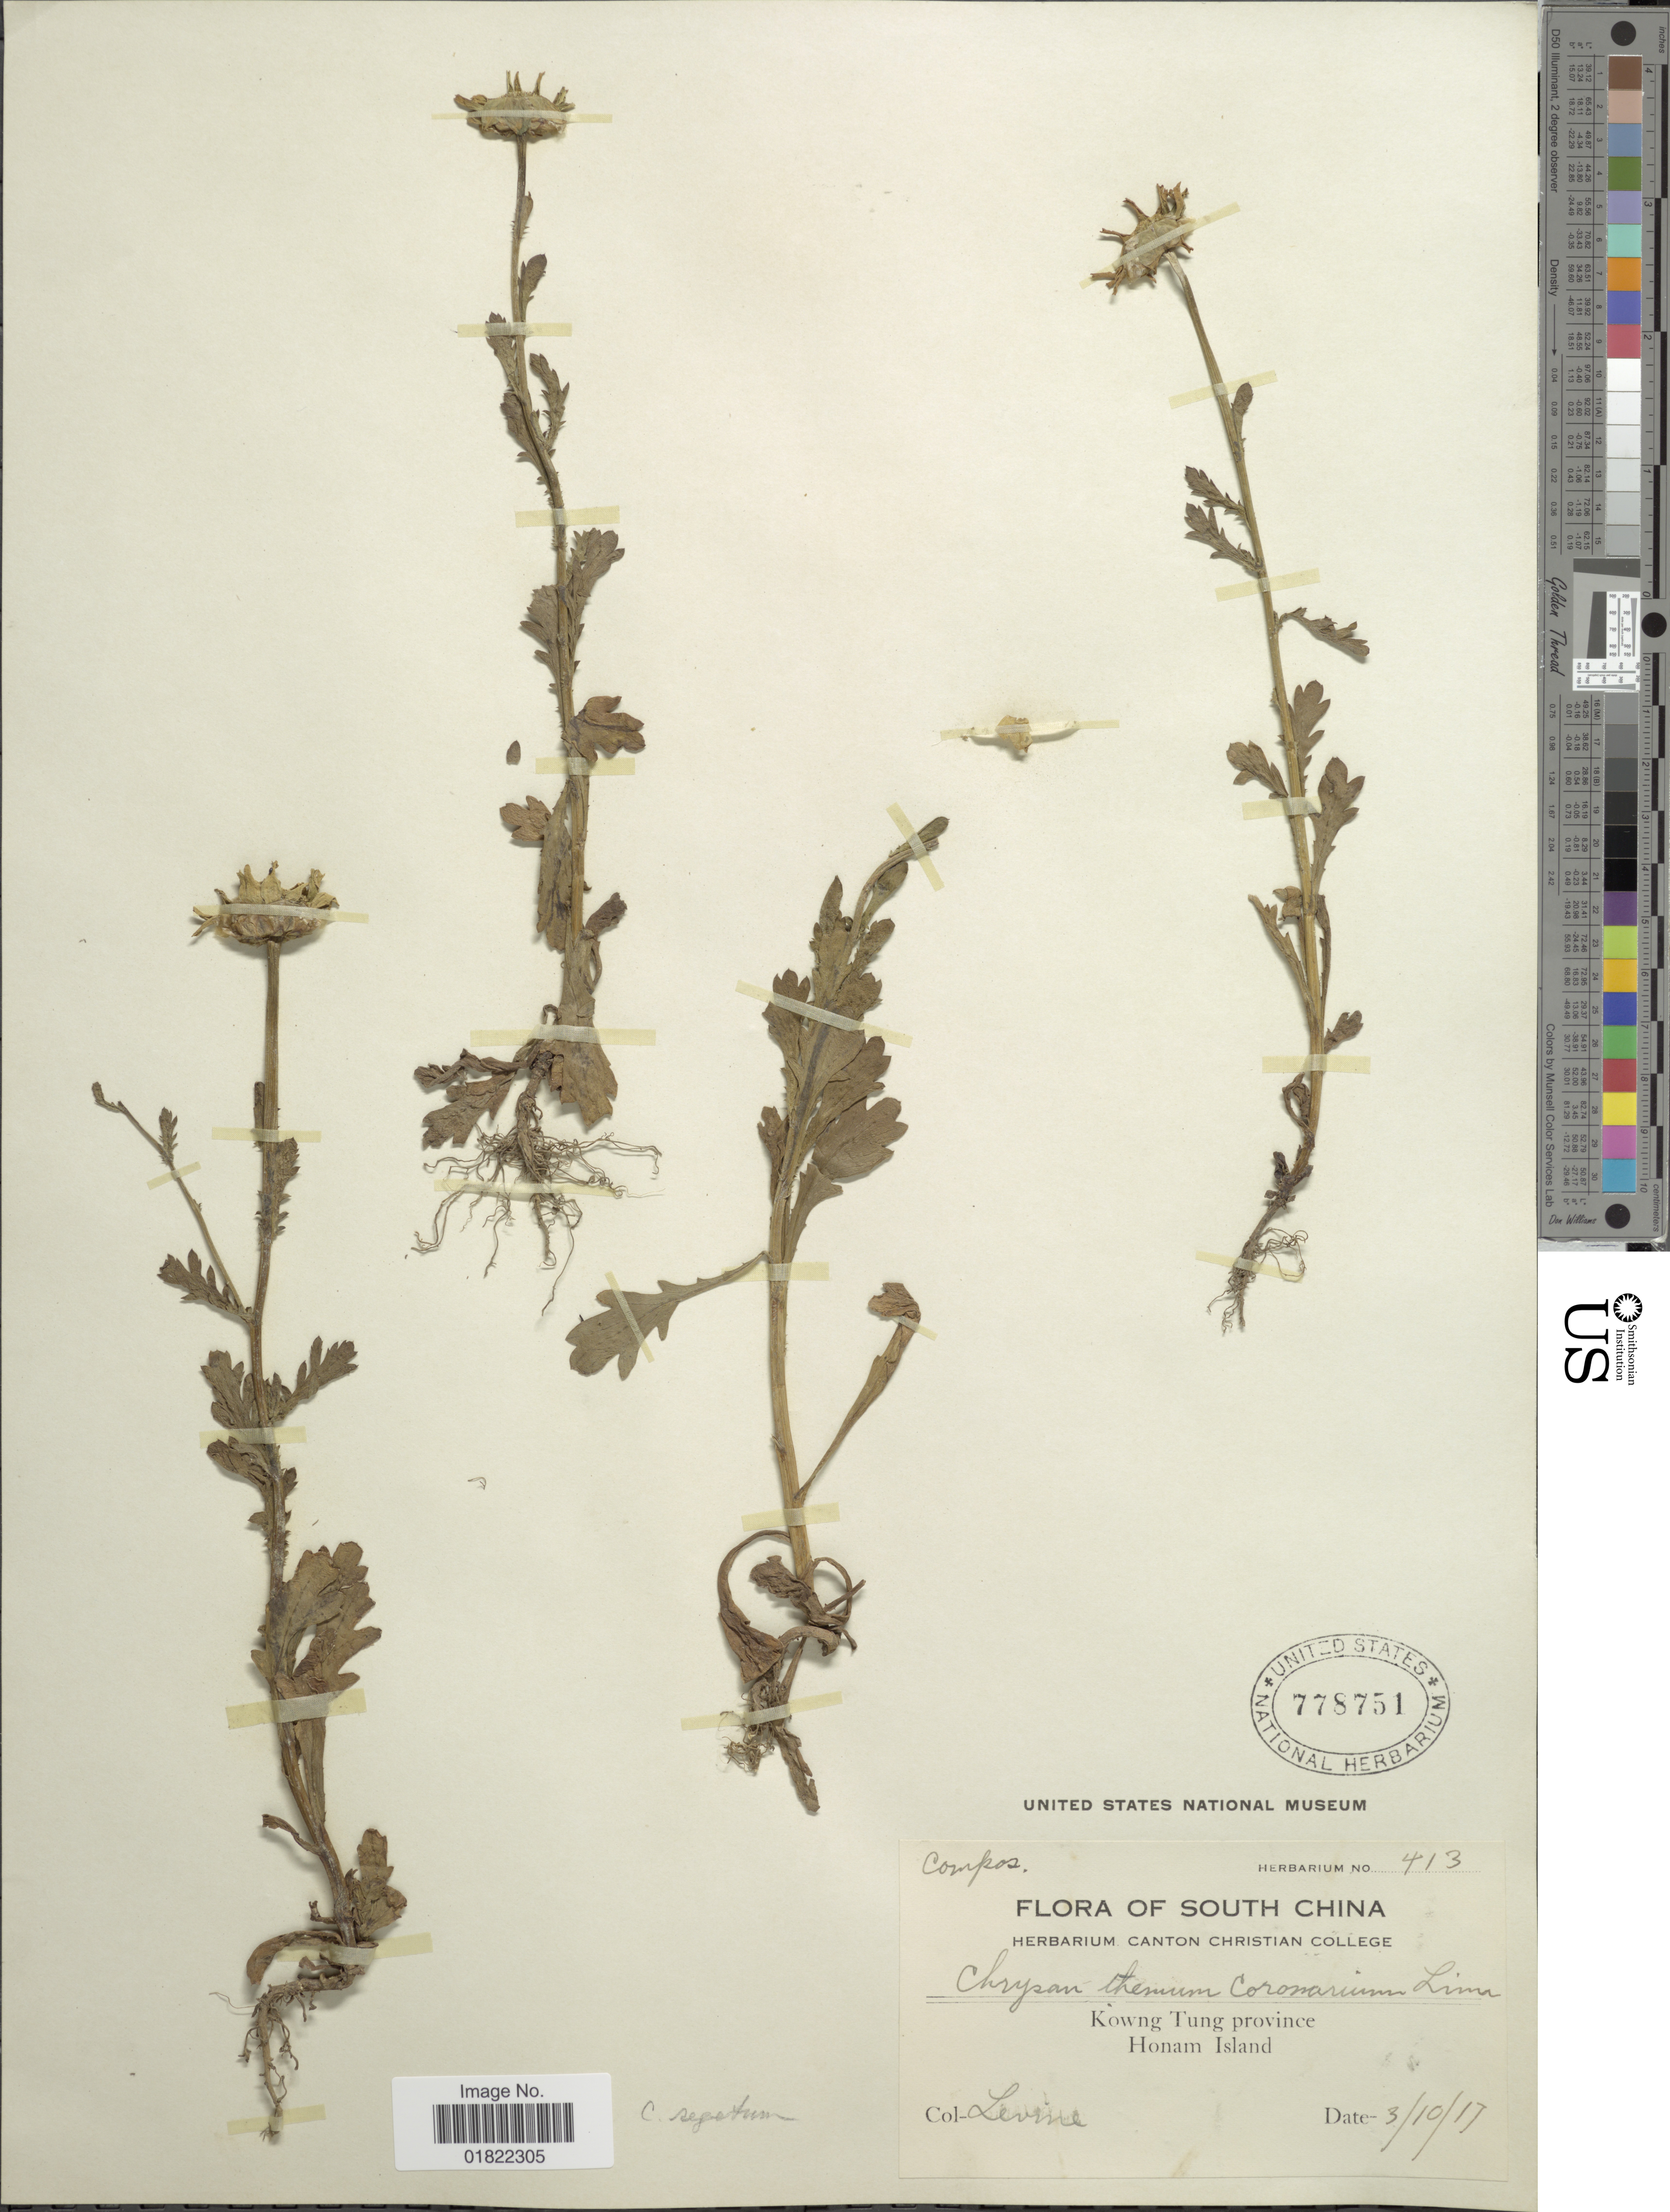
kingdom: Plantae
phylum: Tracheophyta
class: Magnoliopsida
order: Asterales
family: Asteraceae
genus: Chrysanthemum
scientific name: Chrysanthemum segetum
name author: L.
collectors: -. Levine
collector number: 413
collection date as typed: Transcribed d/m/y: 3/10/17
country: China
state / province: Guangdong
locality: Kwong Tung Province, Hinam Island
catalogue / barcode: US 778751